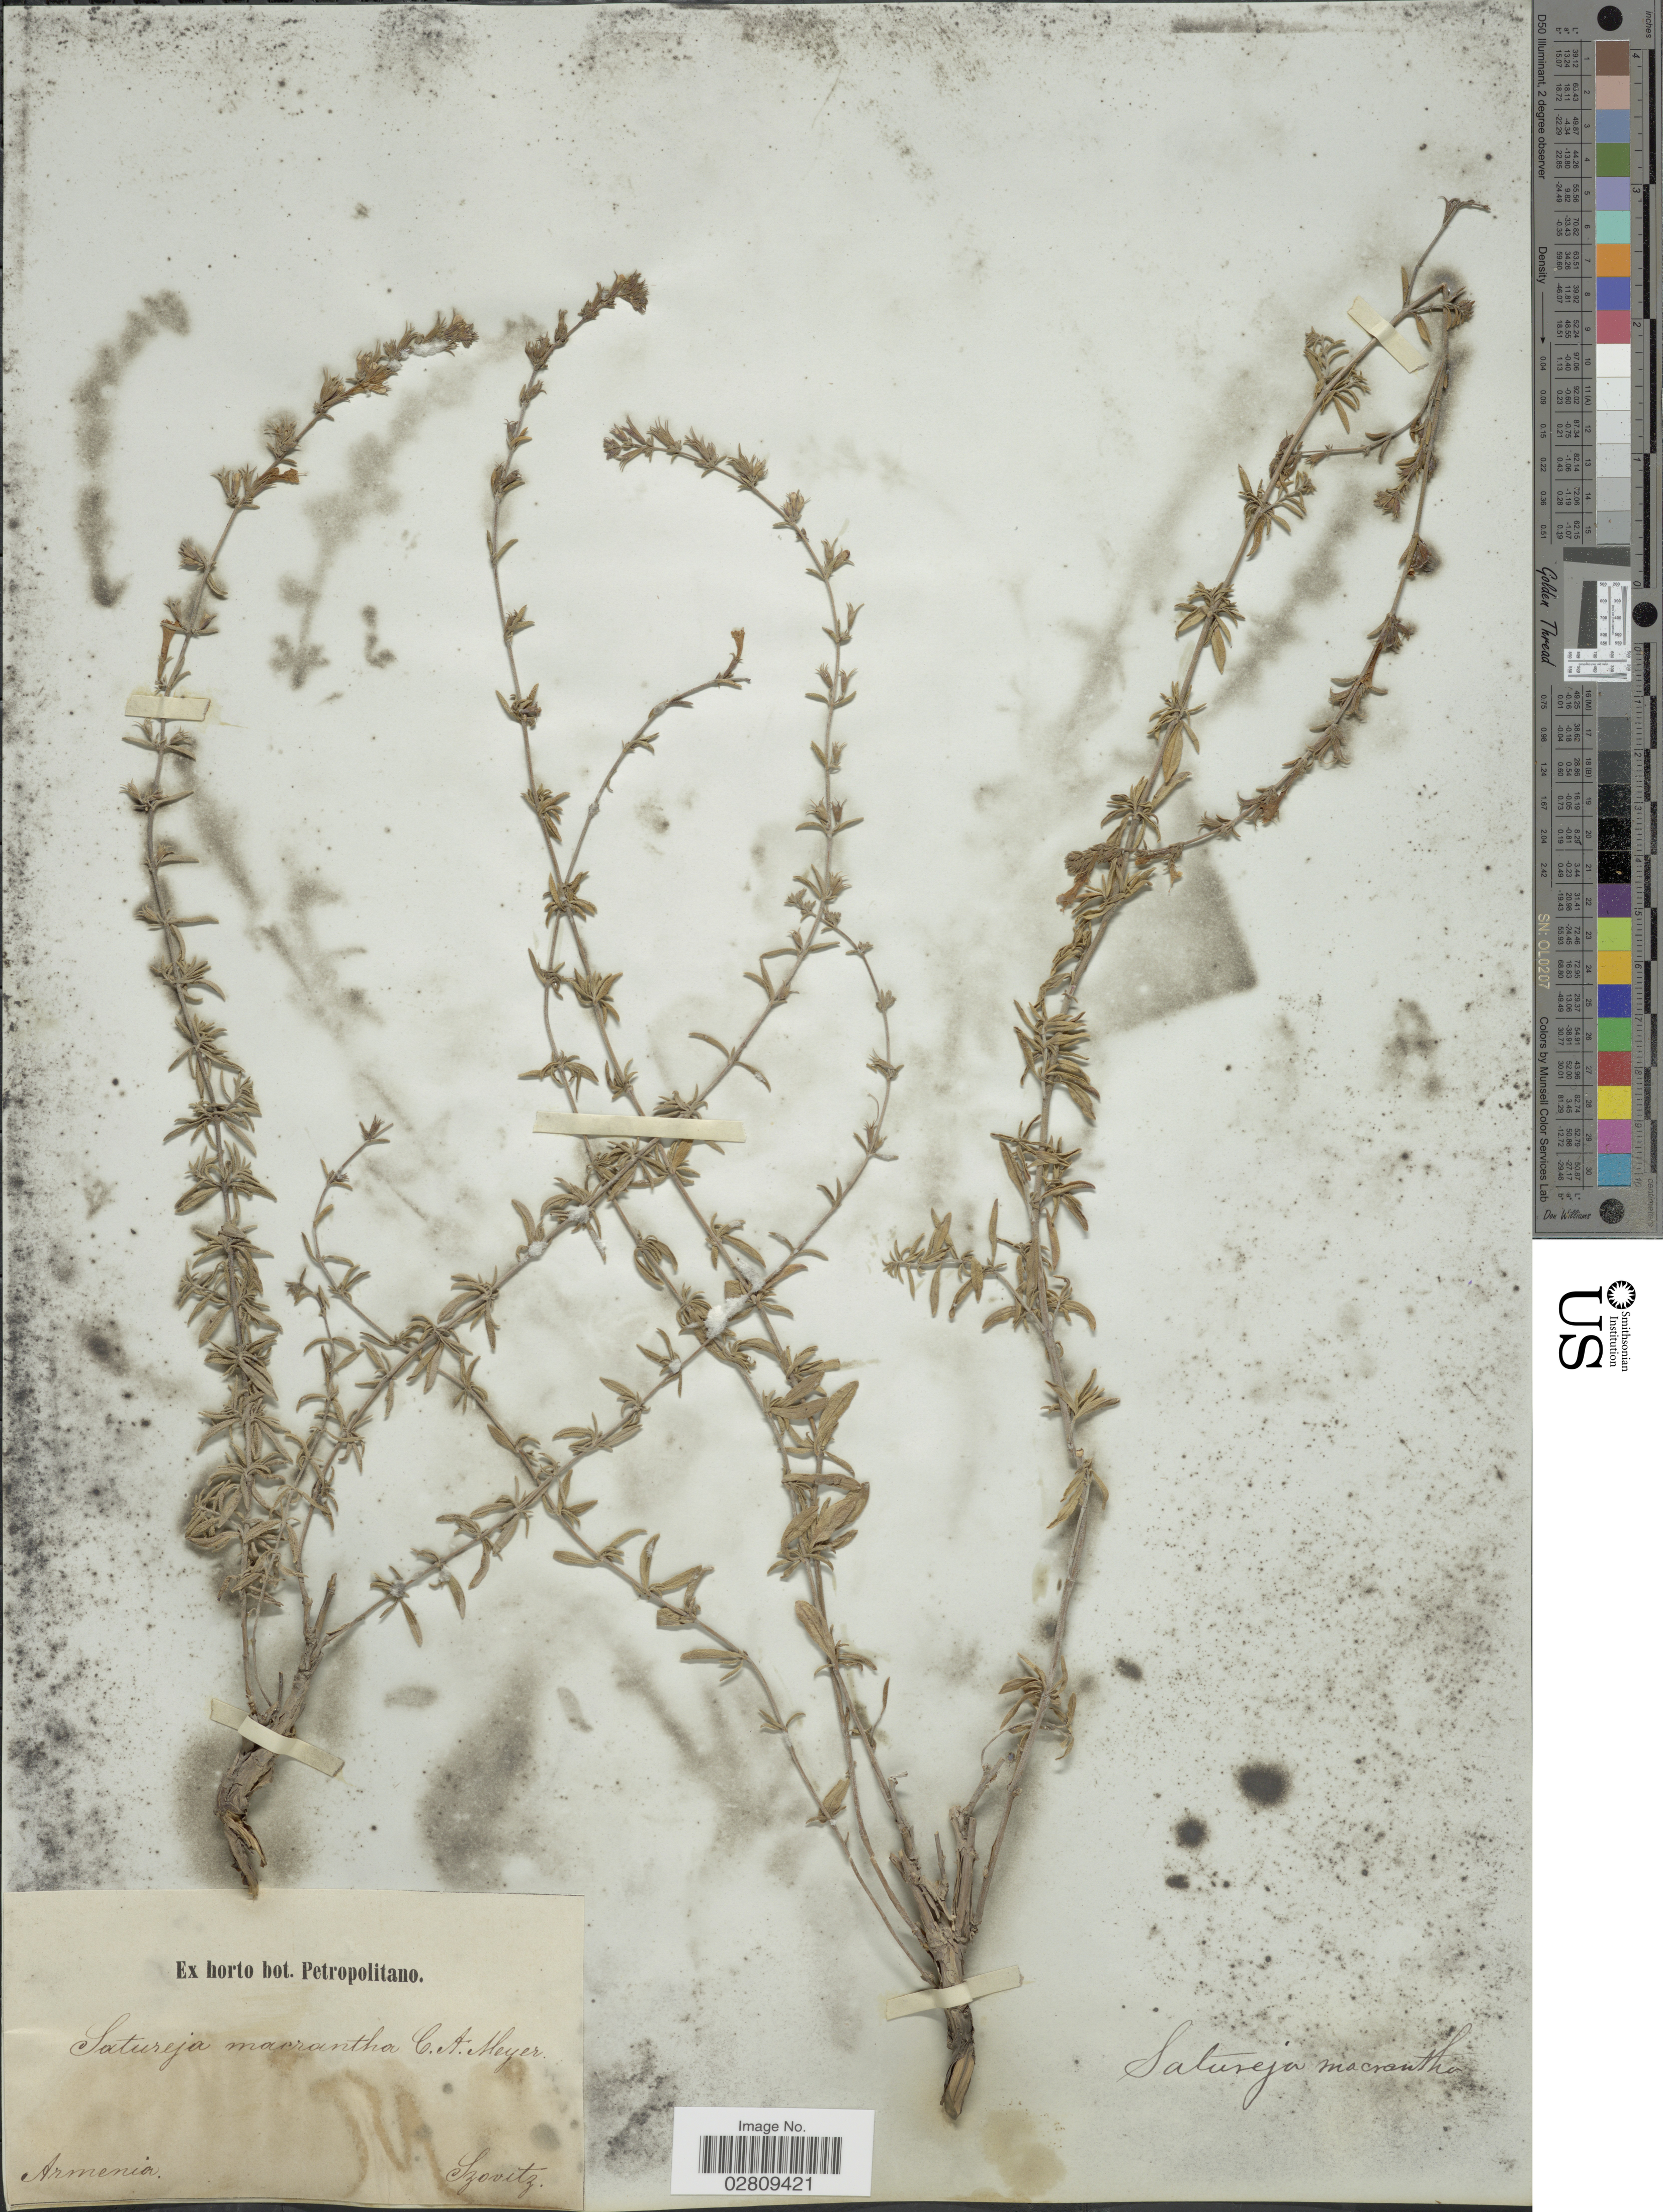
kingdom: Plantae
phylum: Tracheophyta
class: Magnoliopsida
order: Lamiales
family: Lamiaceae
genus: Satureja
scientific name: Satureja macrantha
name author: C.A. Mey.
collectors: Szovitz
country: Armenia